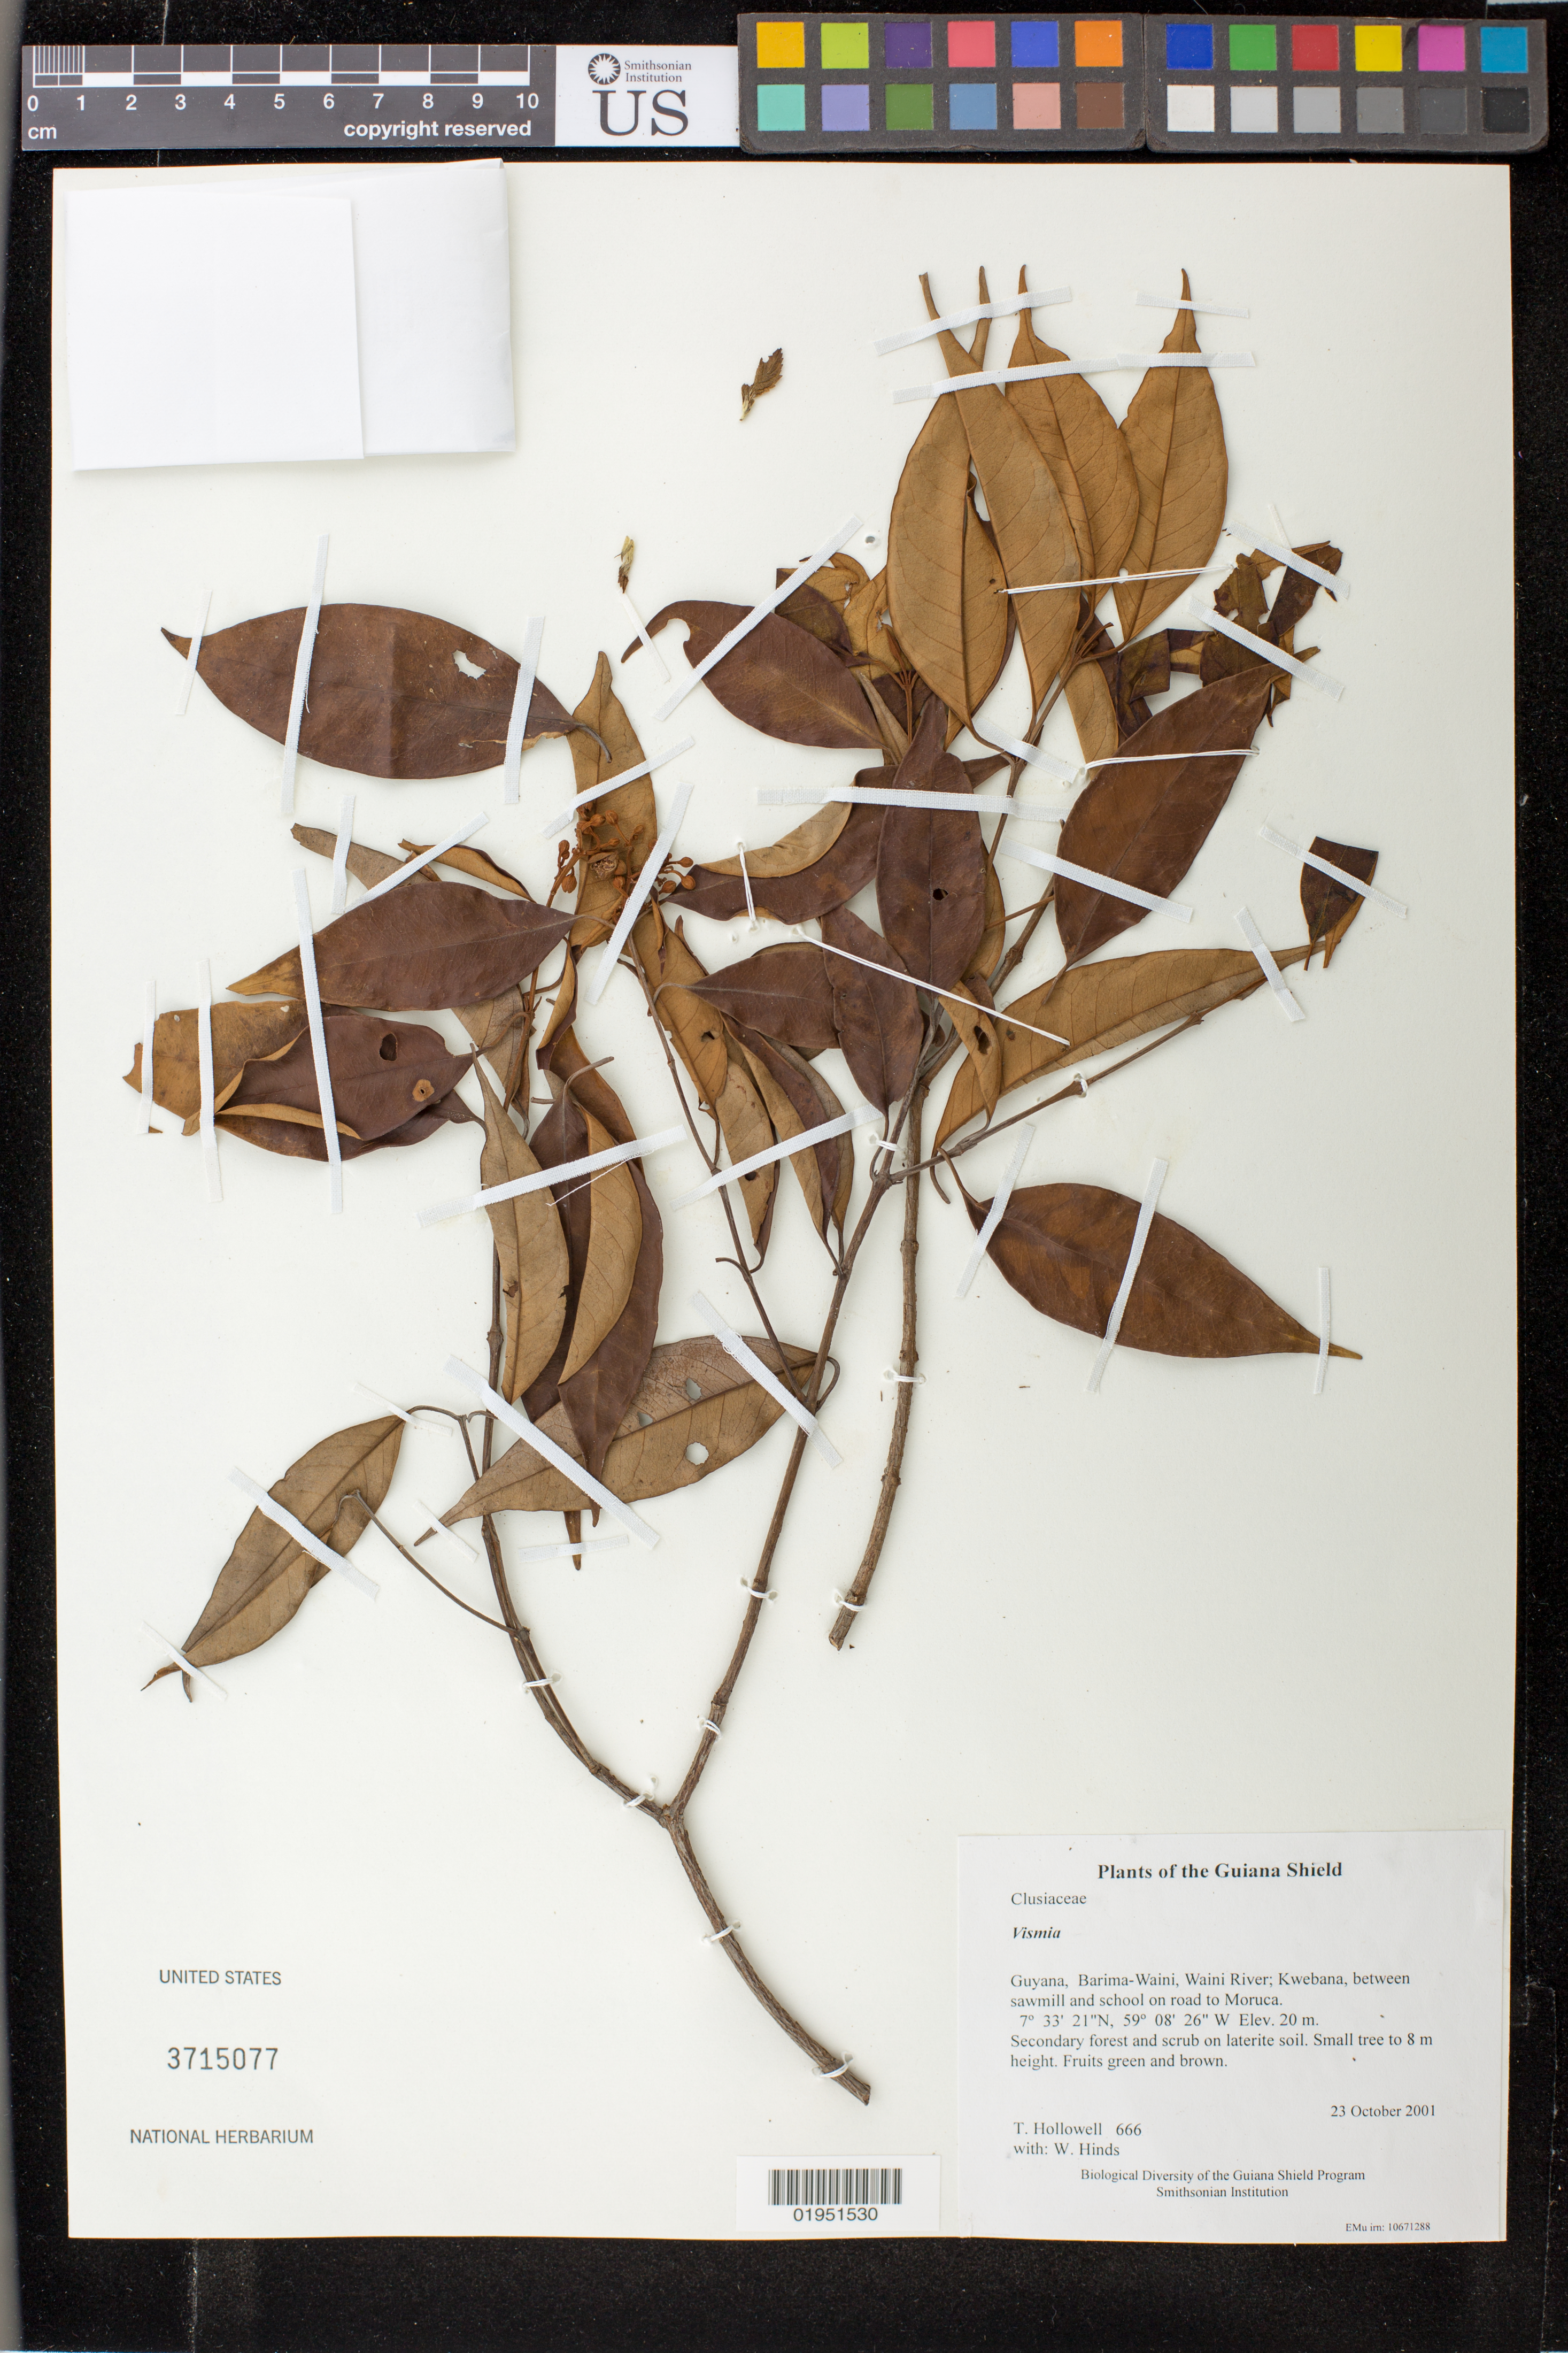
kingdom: Plantae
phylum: Tracheophyta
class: Magnoliopsida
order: Malpighiales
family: Hypericaceae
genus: Vismia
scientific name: Vismia sp.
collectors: T. Hollowell & W. Hinds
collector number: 666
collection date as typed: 23 October 2001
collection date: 2001-10-23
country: Guyana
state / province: Barima-Waini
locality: Waini River; Kwebana, between sawmill and school on road to Moruca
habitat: Secondary forest and scrub on laterite soil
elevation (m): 20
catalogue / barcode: US 3715077